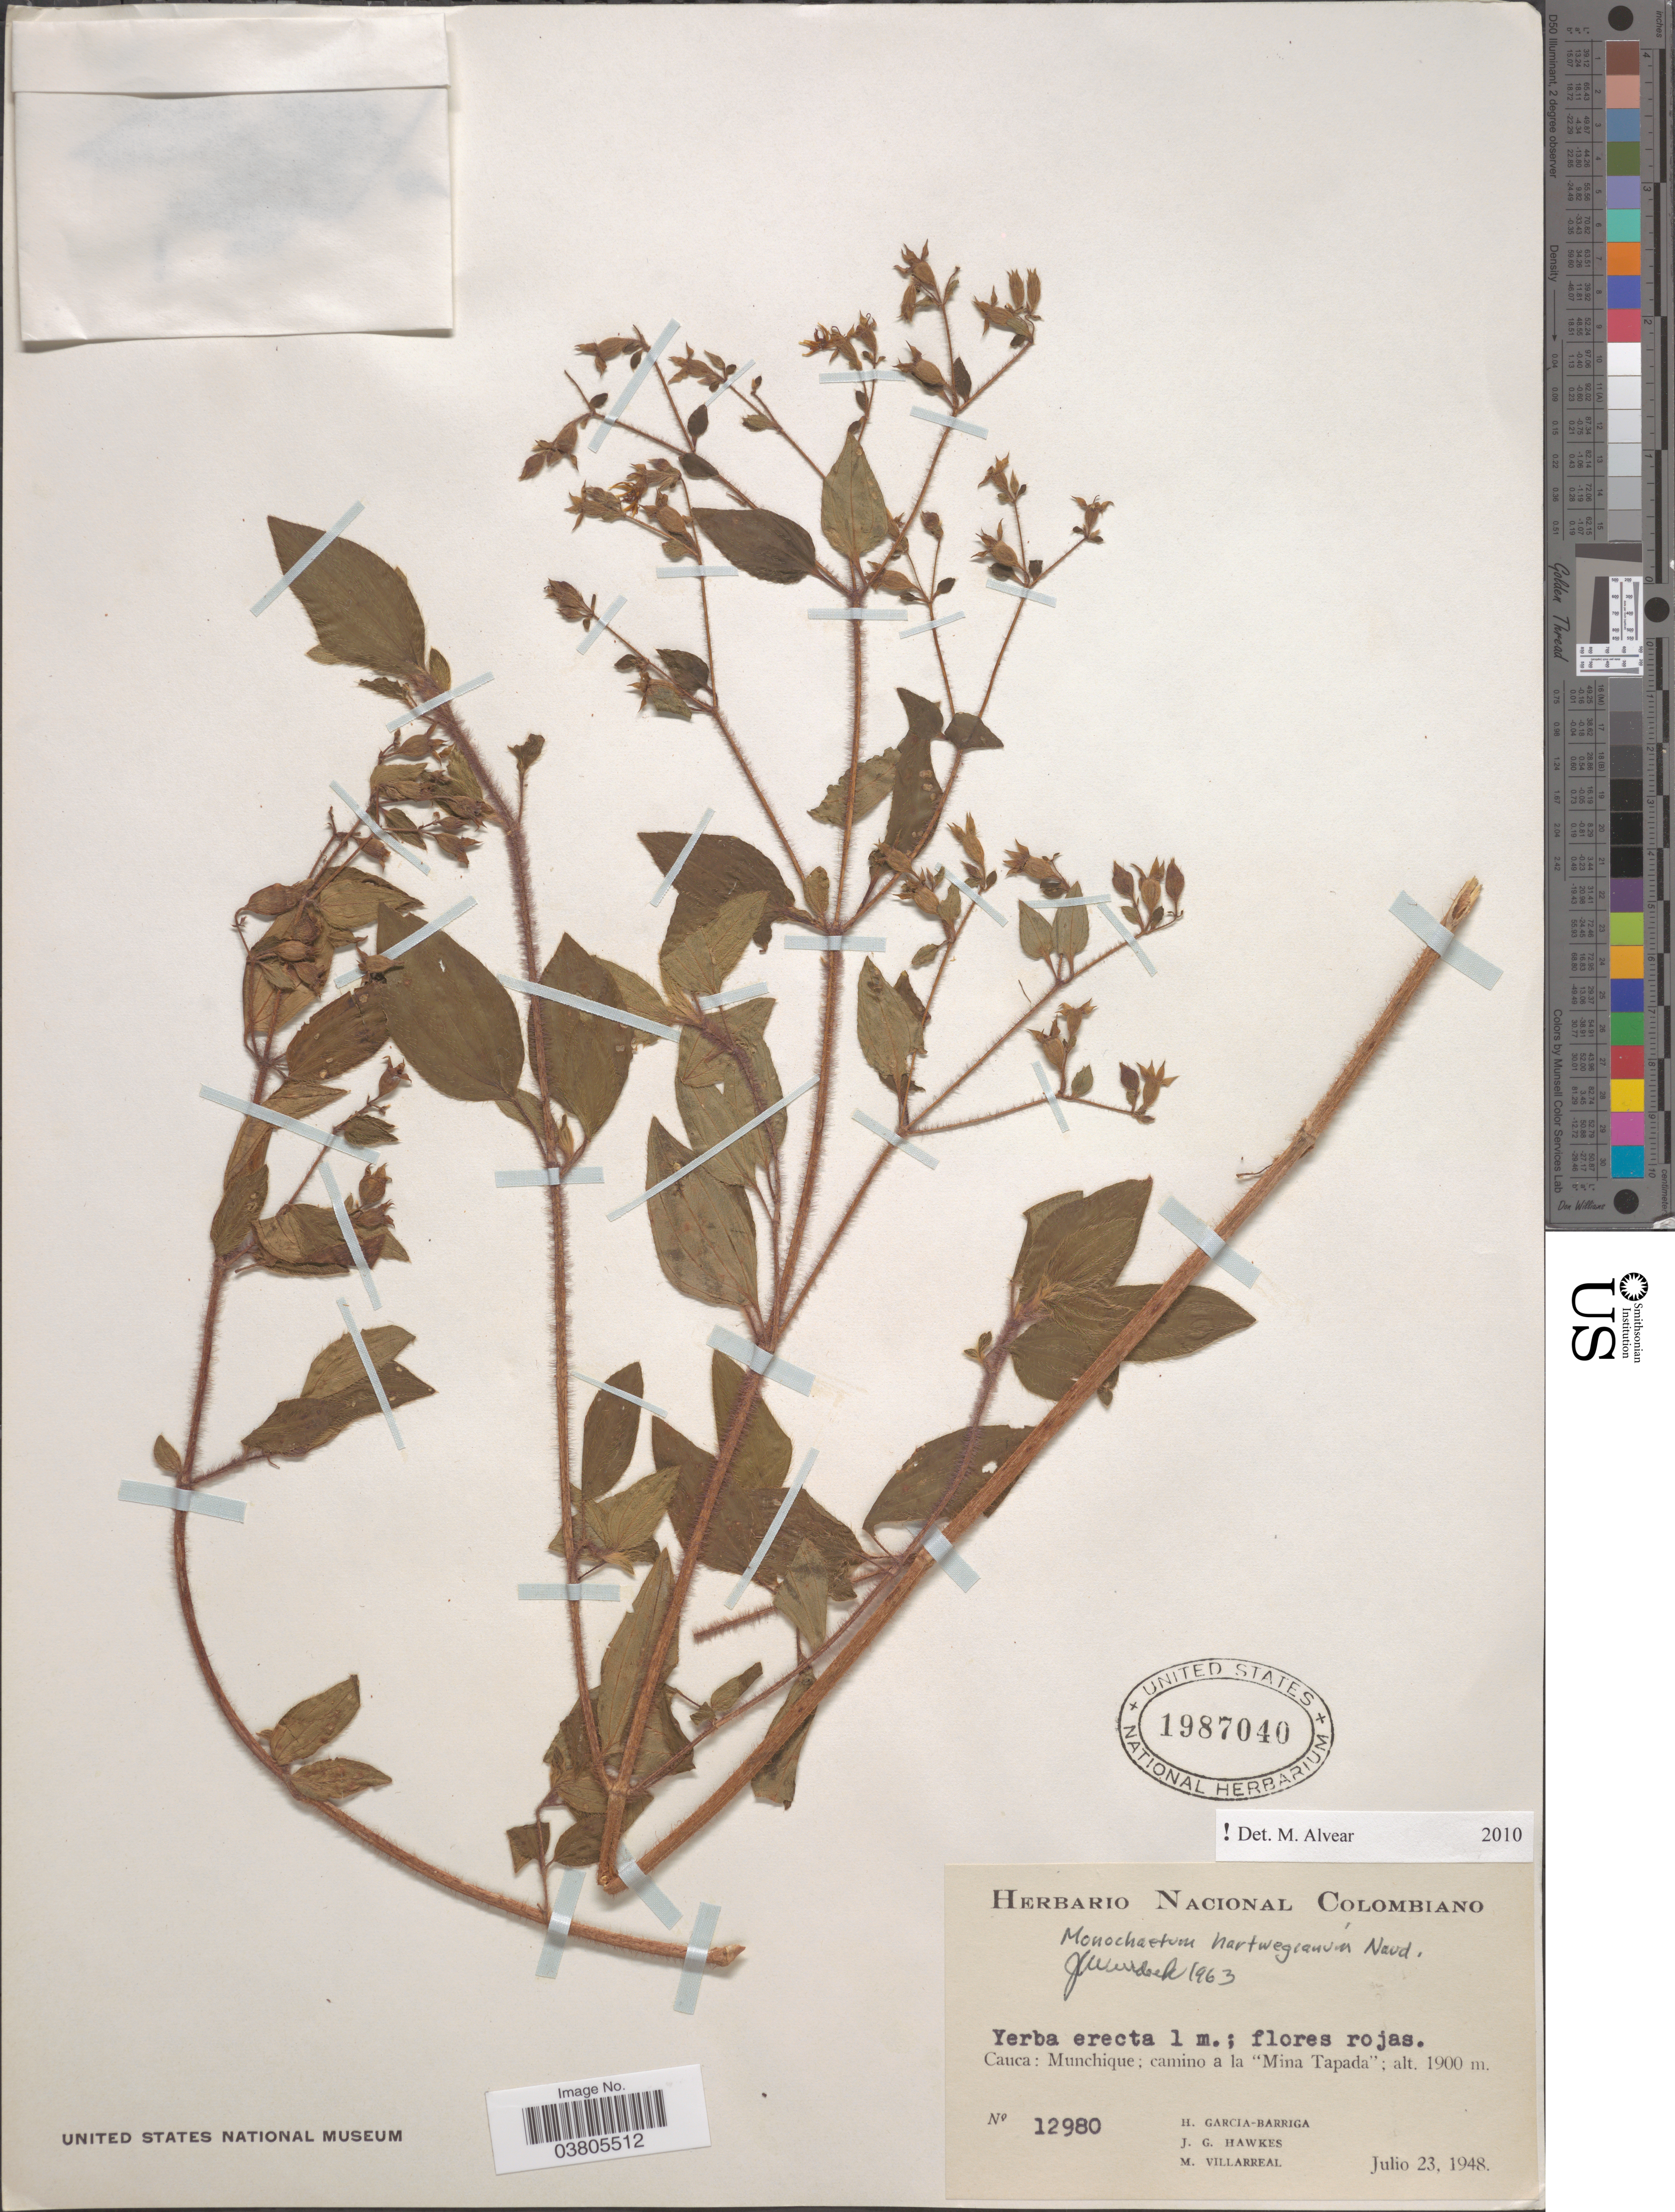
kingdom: Plantae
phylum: Tracheophyta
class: Magnoliopsida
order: Myrtales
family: Melastomataceae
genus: Monochaetum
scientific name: Monochaetum hartwegianum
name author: Naudin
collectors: H. García Barriga, J. Hawkes & M. Villarreal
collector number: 12980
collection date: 1948-07-23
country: Colombia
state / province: Cauca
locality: Munchique; camino a la "Mina Tapada".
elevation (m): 1900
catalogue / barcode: US 1987040